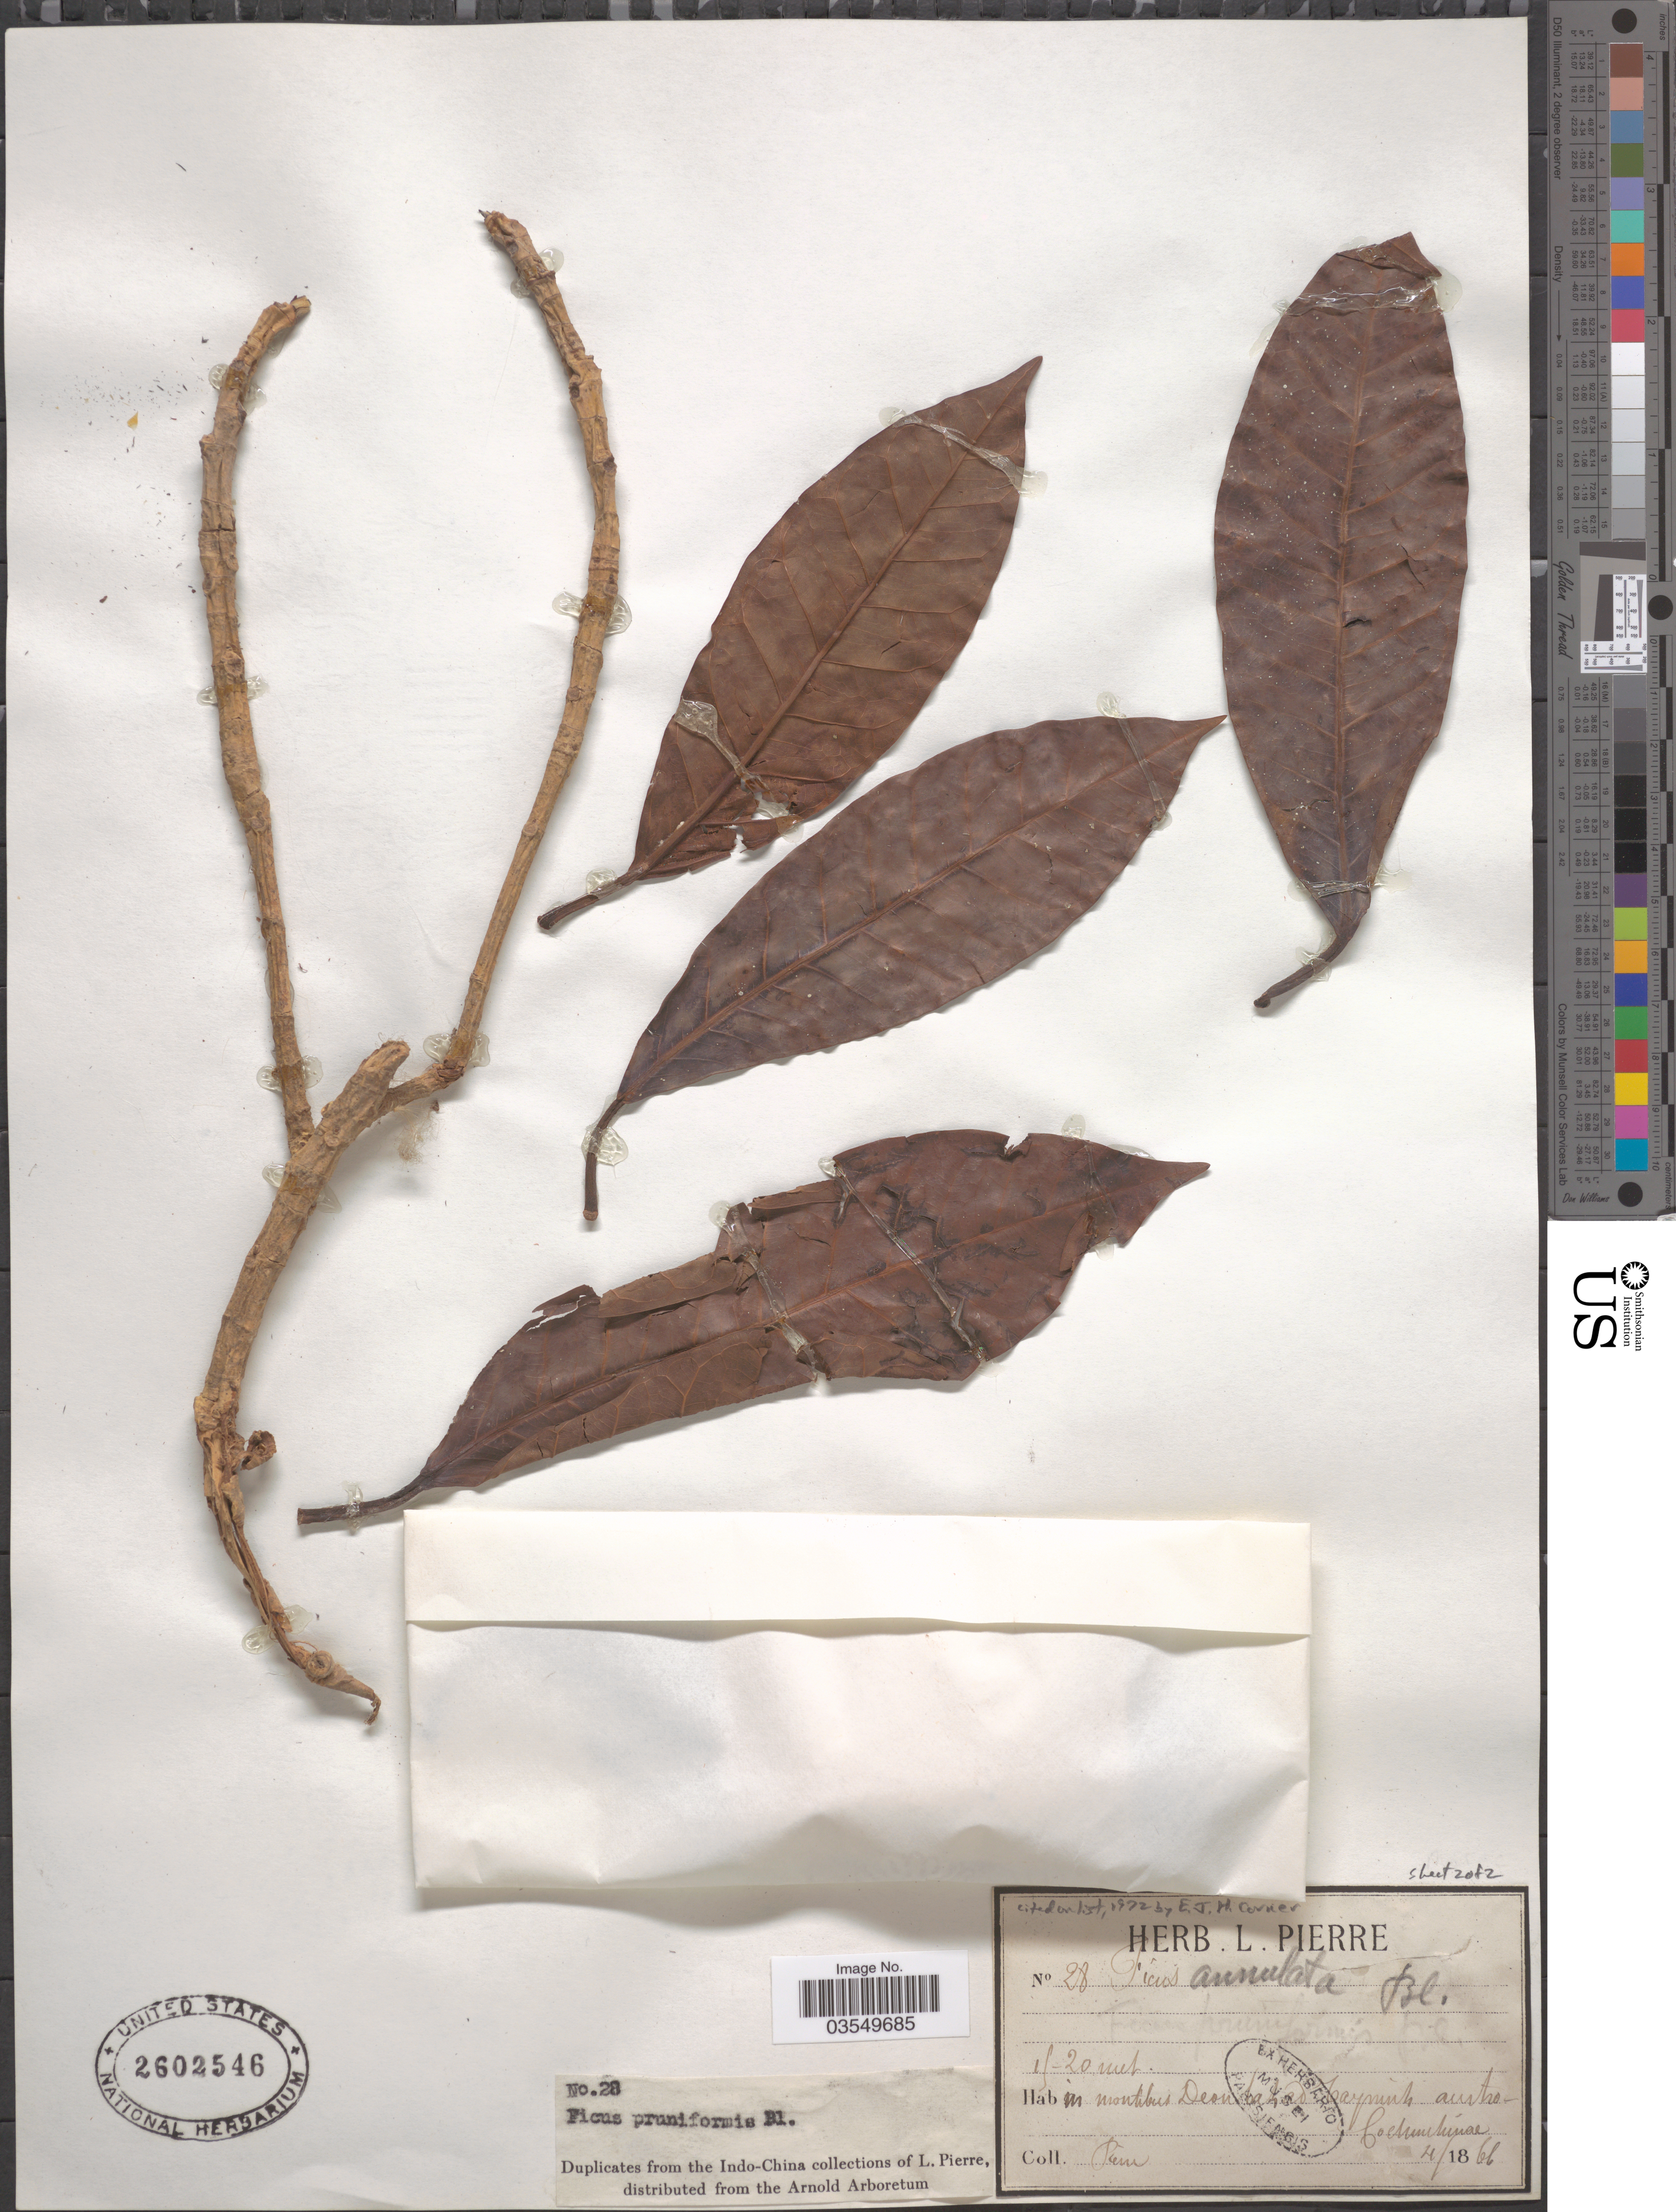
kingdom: Plantae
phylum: Tracheophyta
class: Magnoliopsida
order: Rosales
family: Moraceae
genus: Ficus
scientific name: Ficus annulata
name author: Blume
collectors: L. Pierre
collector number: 28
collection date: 1866-04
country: Vietnam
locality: In montibus ! austro-Cochinchinae.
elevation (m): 15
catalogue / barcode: US 2602546